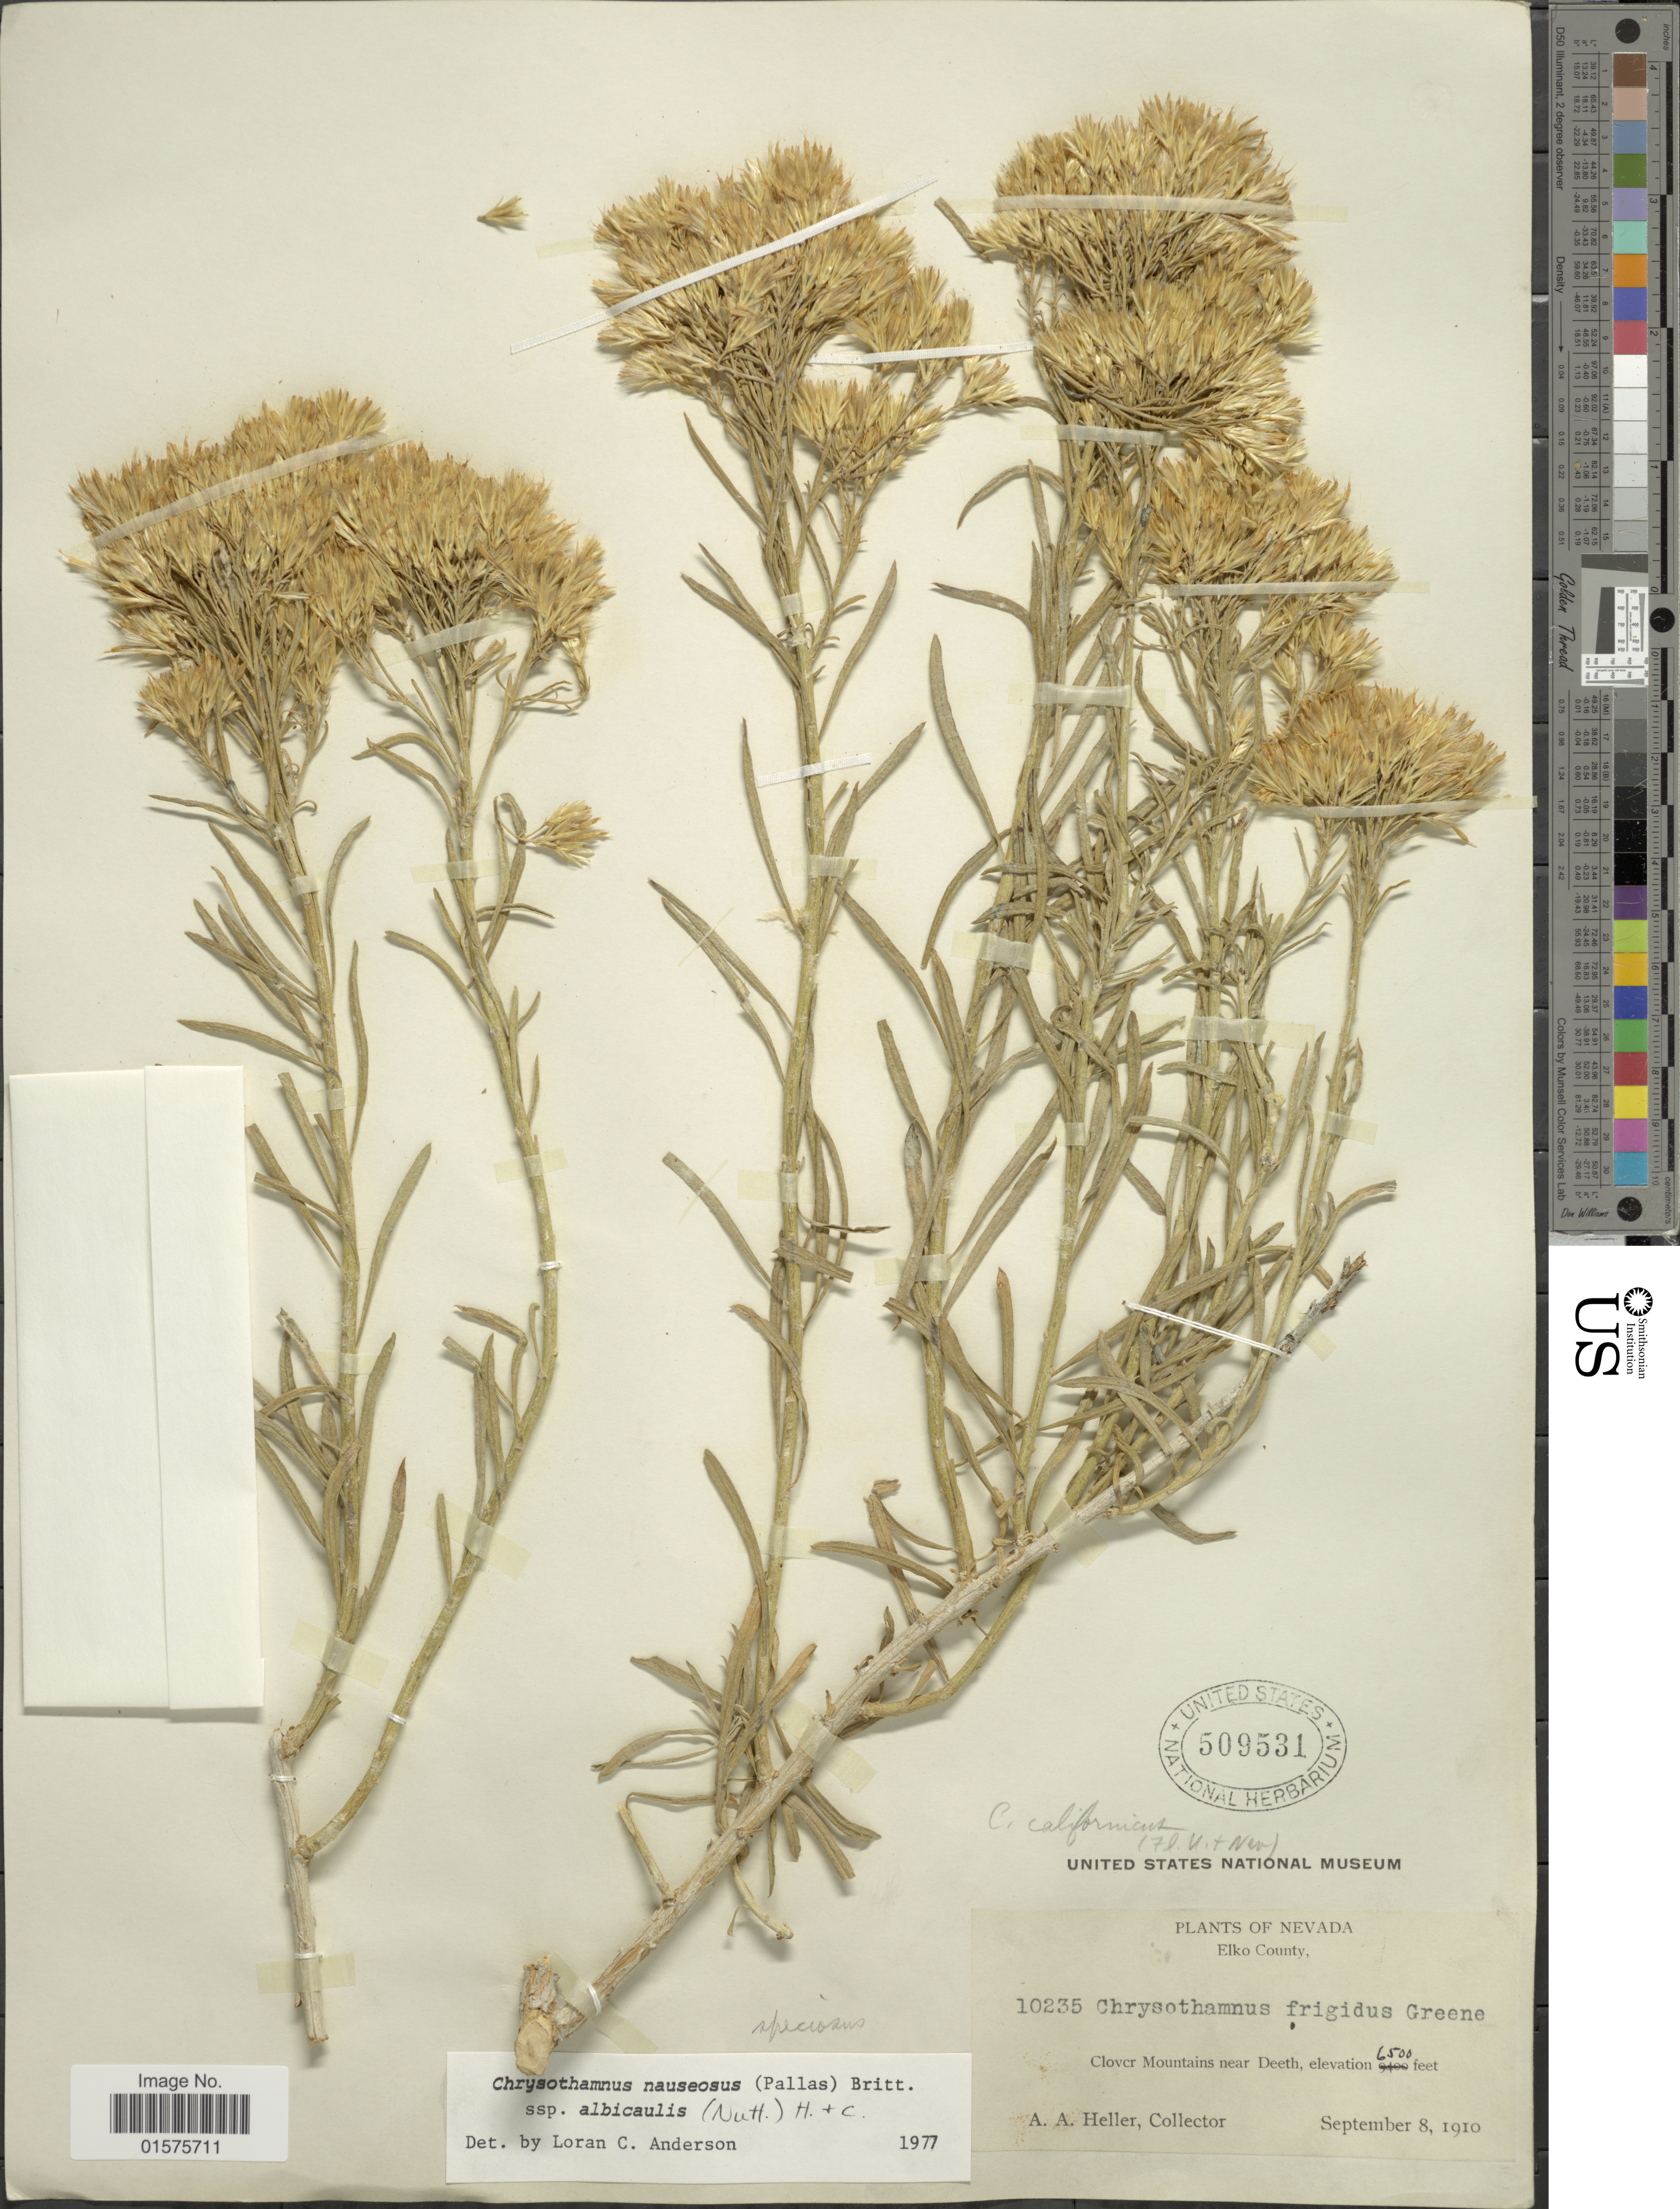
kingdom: Plantae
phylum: Tracheophyta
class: Magnoliopsida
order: Asterales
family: Asteraceae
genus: Ericameria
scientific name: Ericameria nauseosa var. speciosa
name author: (Nutt.) G.L. Nesom & G.I. Baird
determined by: Urbatsch, Lowell E., Curator (LSU), Louisiana State University (UNITED STATES)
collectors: A. A. Heller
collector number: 10235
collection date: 1910-09-08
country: United States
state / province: Nevada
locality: Elko County. Clover Mountains near Deeth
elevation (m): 1981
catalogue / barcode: US 509531